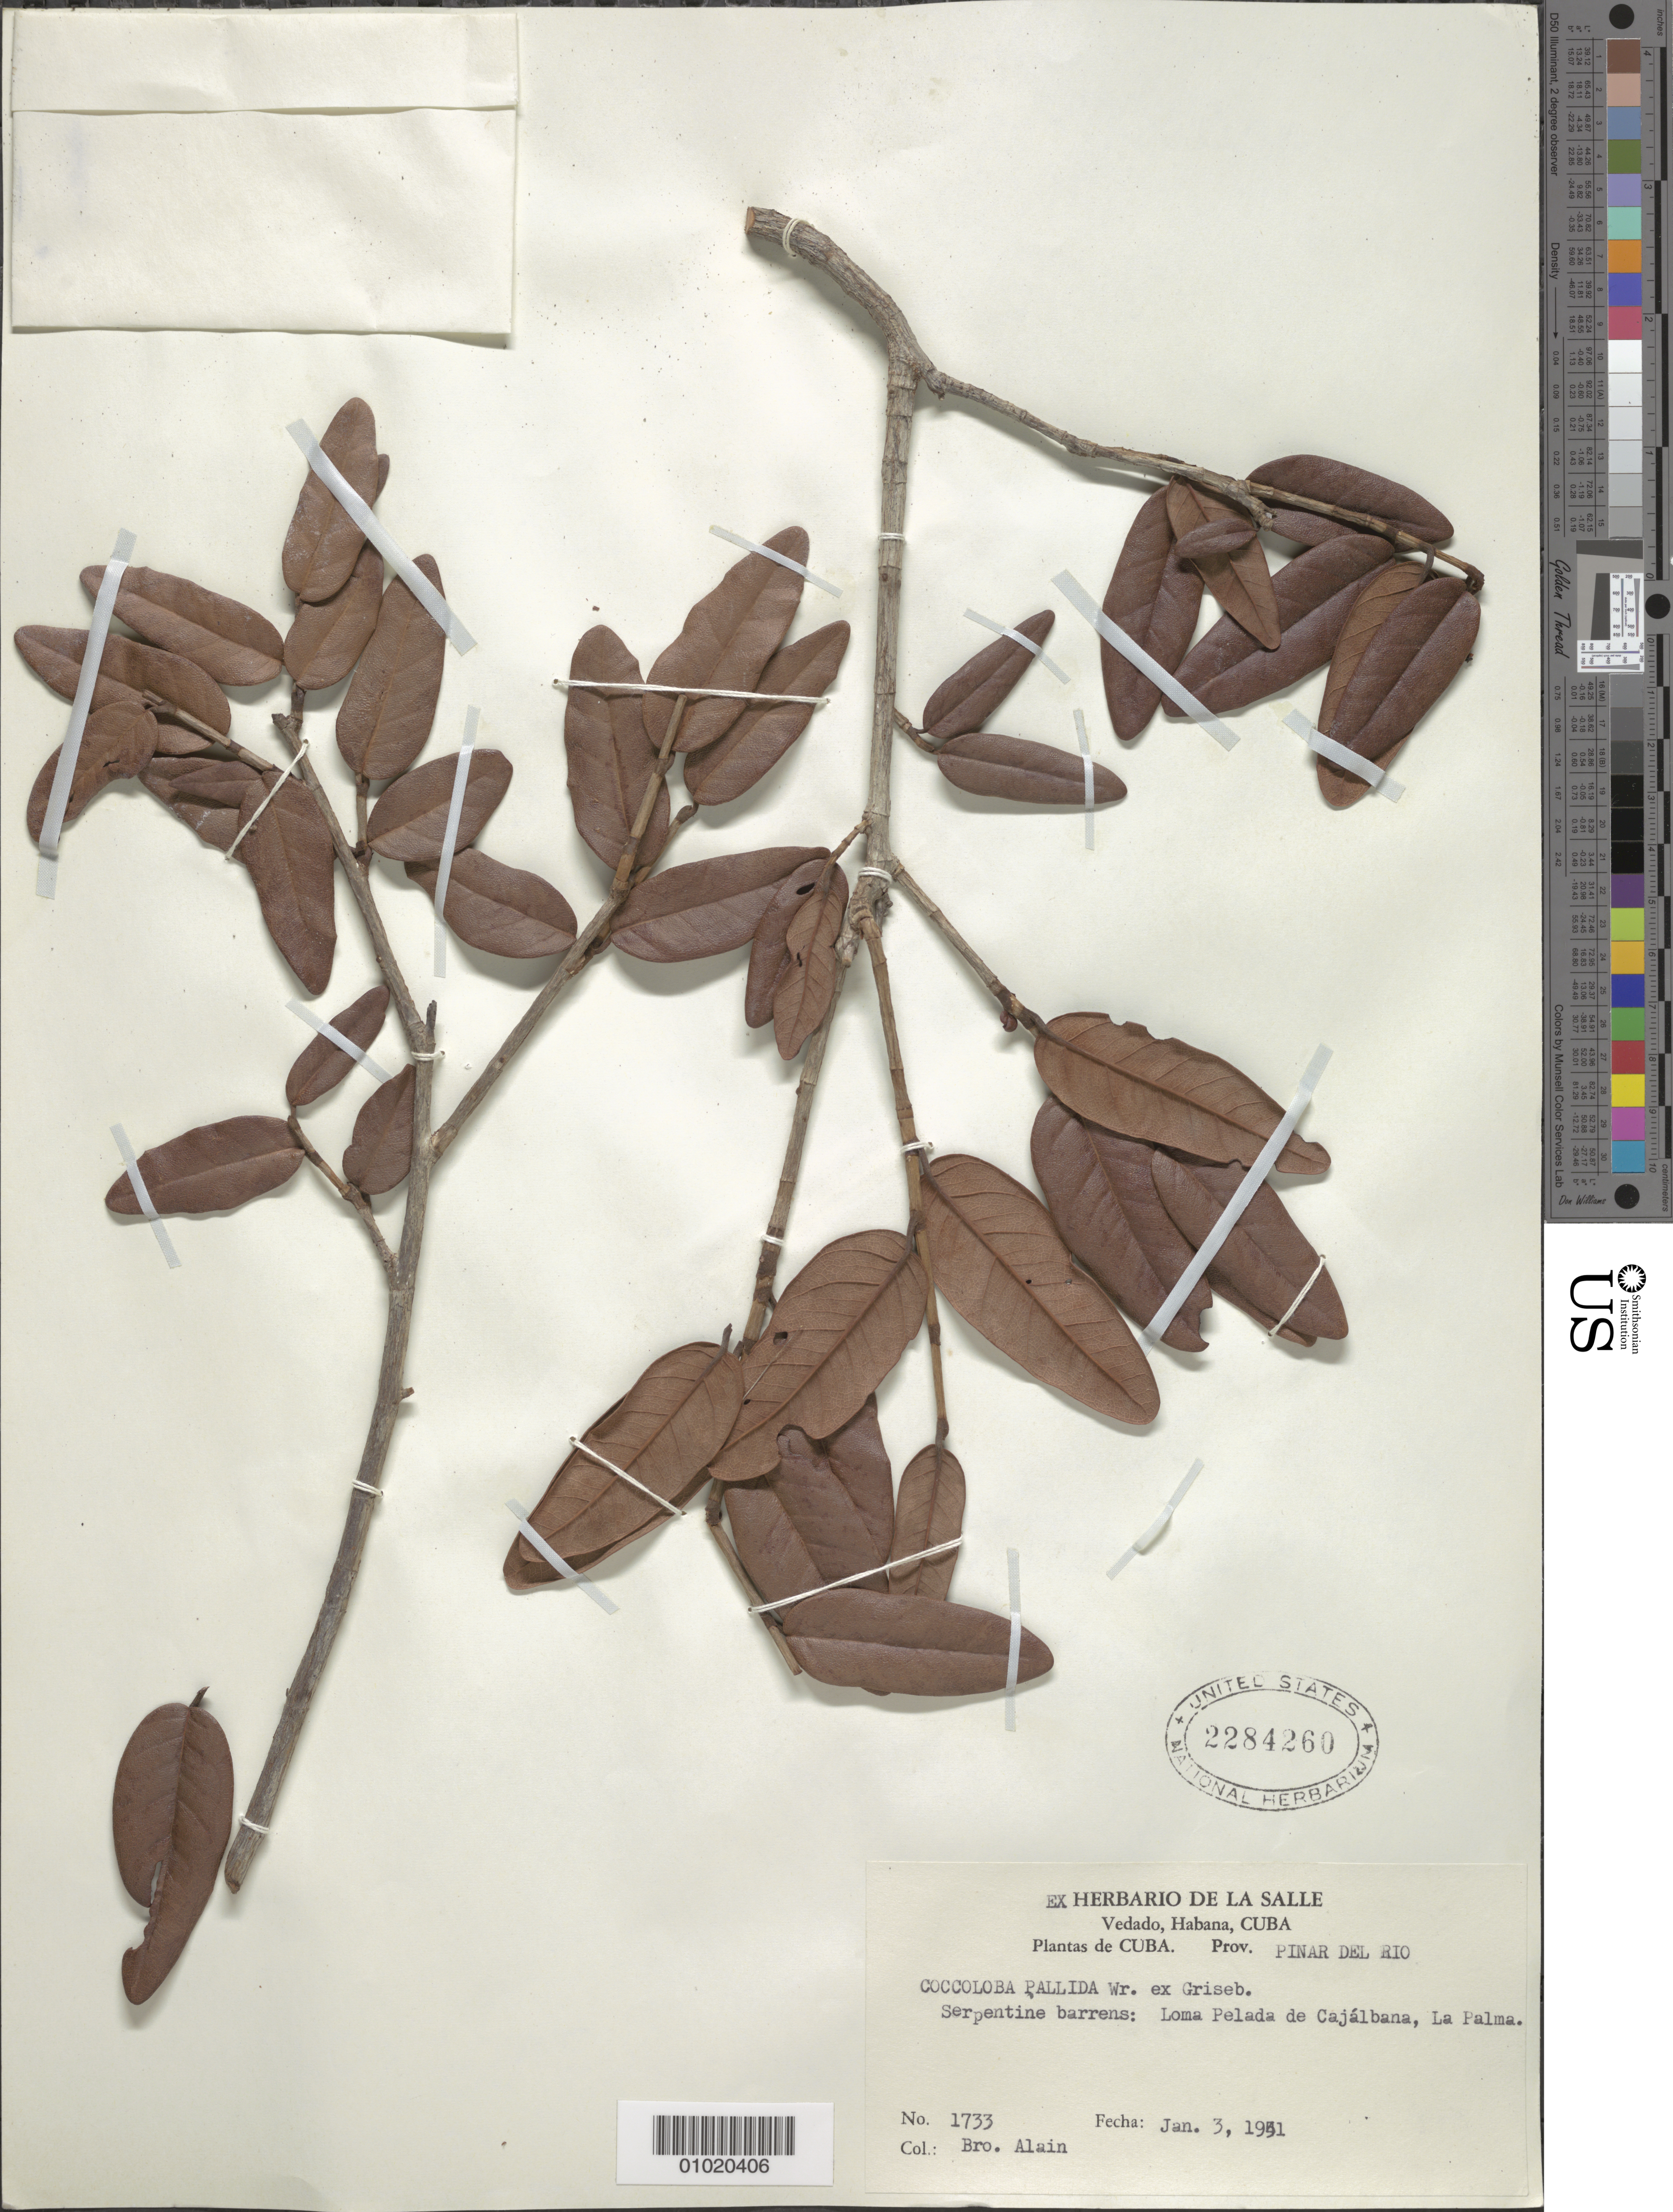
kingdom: Plantae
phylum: Tracheophyta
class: Magnoliopsida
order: Caryophyllales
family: Polygonaceae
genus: Coccoloba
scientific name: Coccoloba pallida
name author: C. Wright ex Griseb.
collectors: A. H. Liogier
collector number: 1733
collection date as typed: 03 Jan 1941 or 03 Jan 1951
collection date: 1941-01-03 or 1951-01-03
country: Cuba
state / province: Pinar del Rio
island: Cuba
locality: Serpentine barrens: Loma Peleada de Cajalbana, La Palma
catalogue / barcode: US 2284260